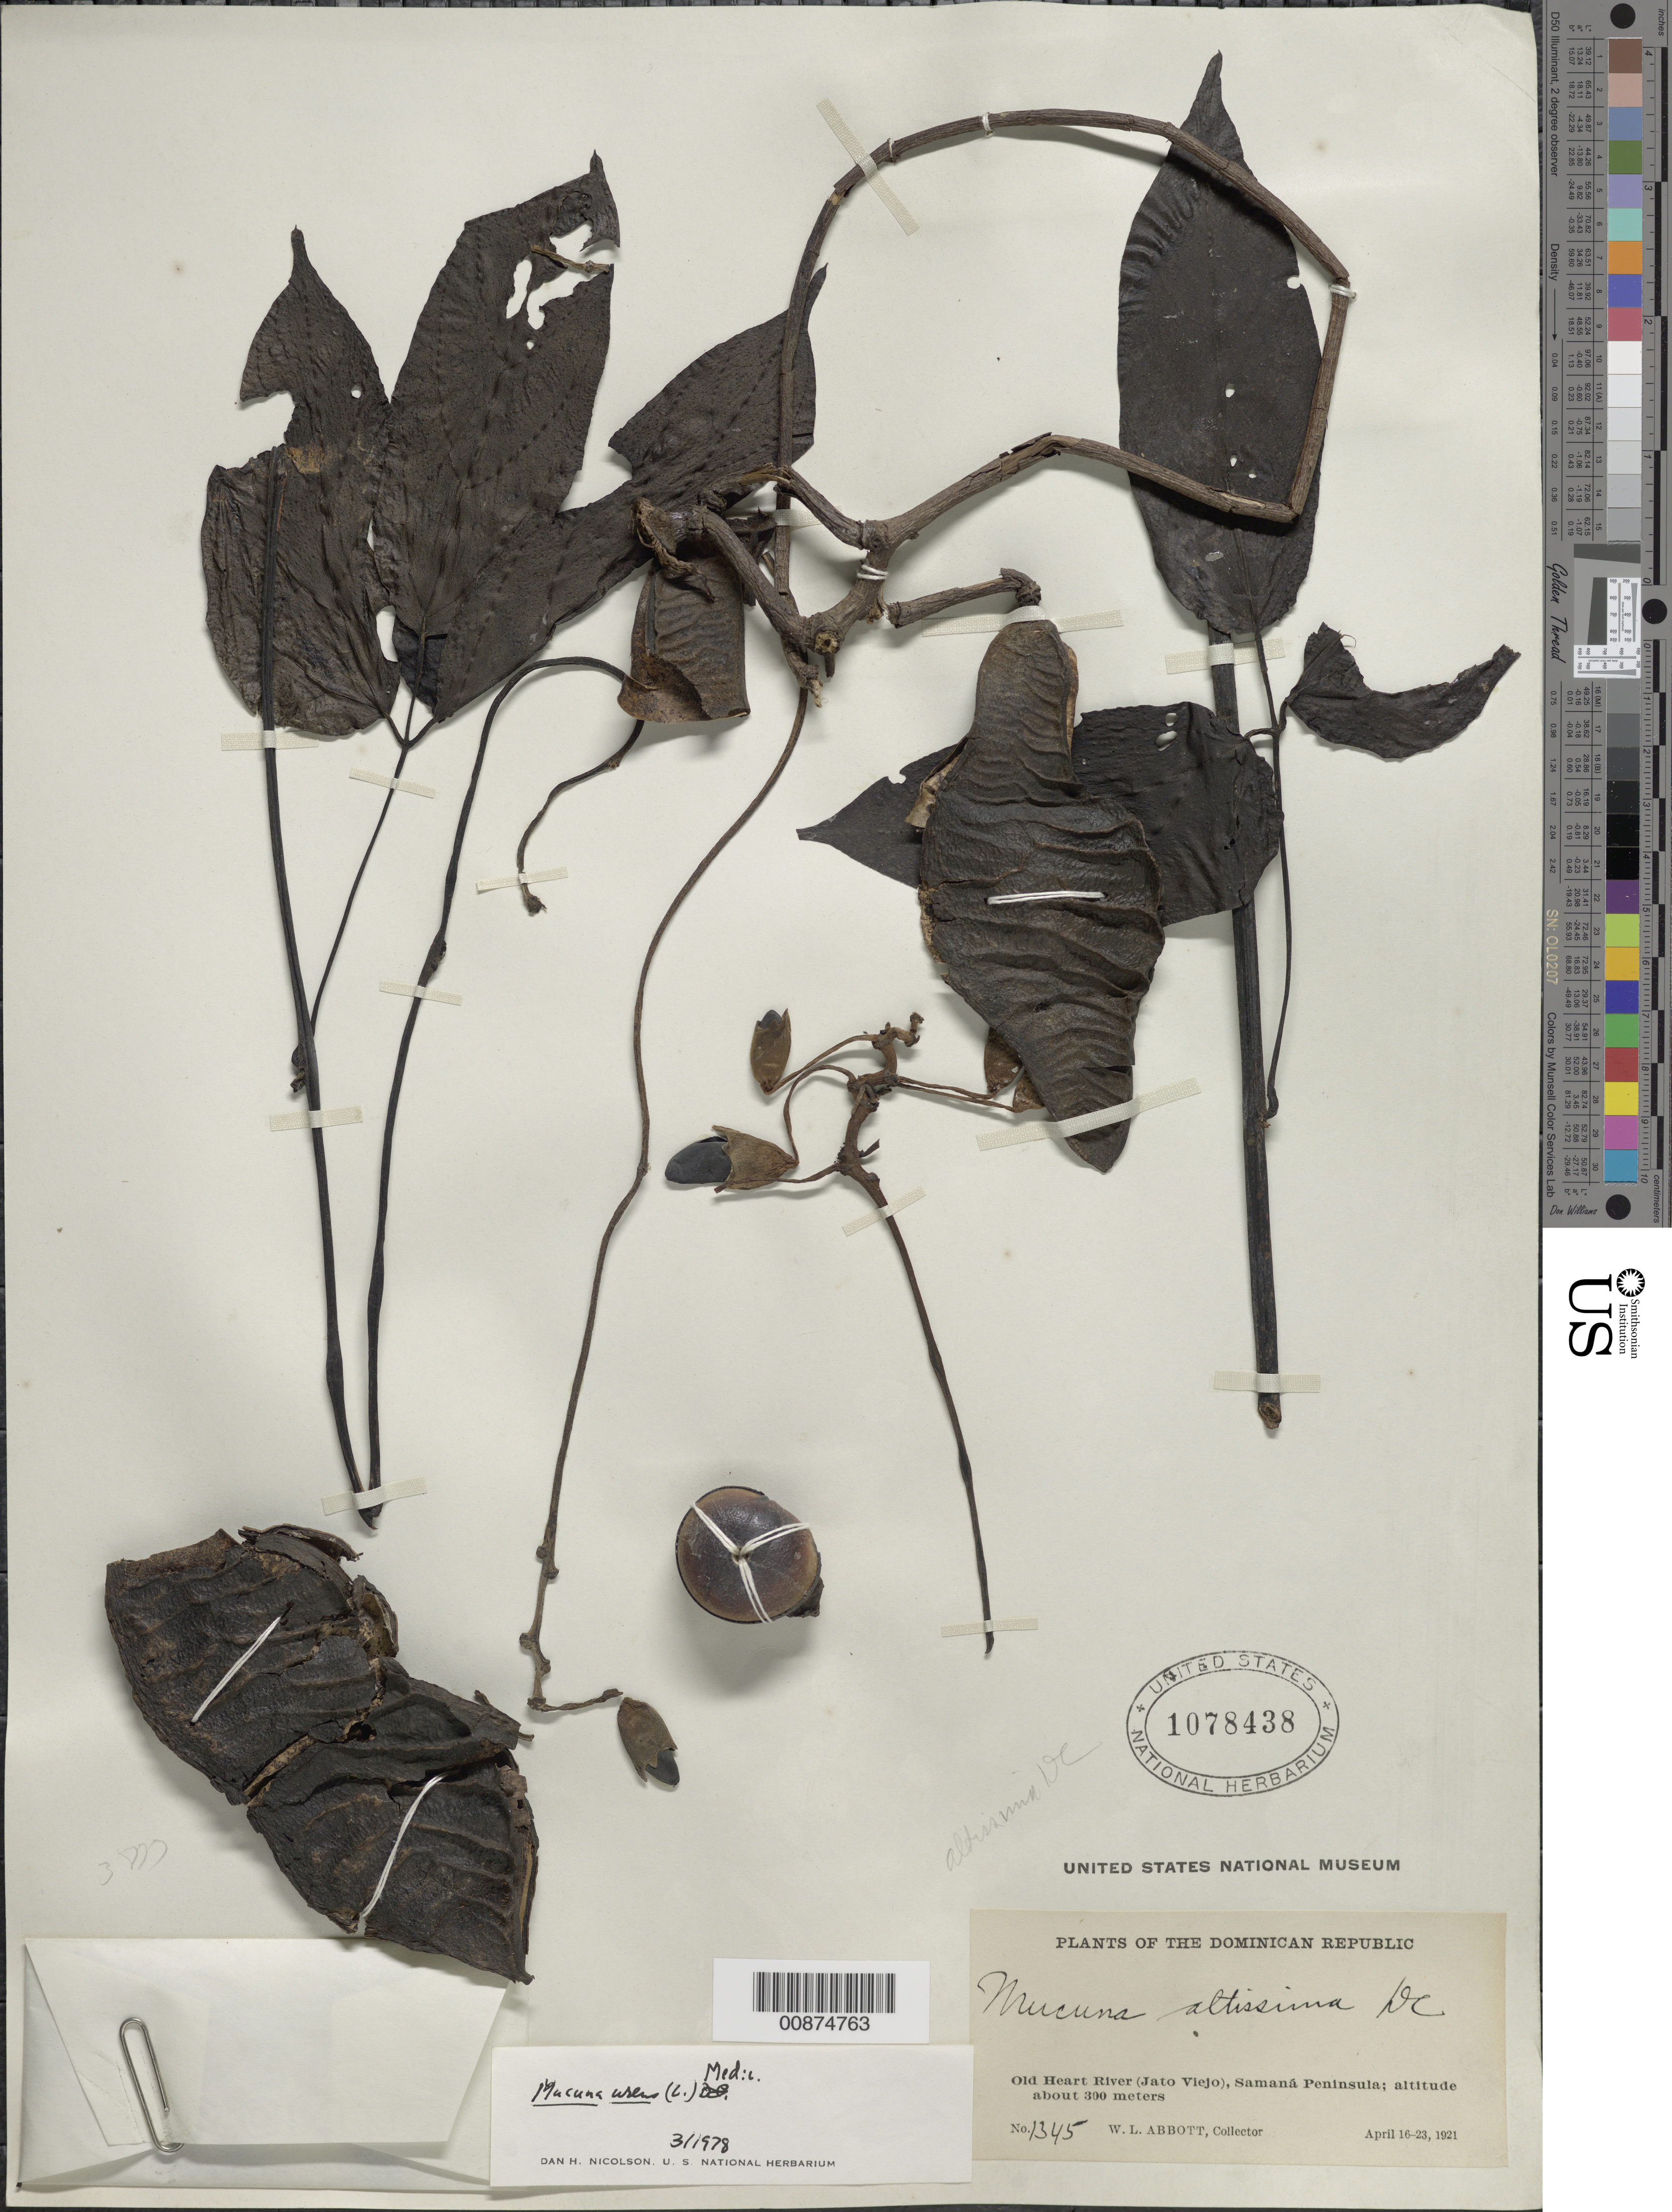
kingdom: Plantae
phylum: Tracheophyta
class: Magnoliopsida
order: Fabales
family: Fabaceae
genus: Mucuna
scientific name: Mucuna urens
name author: (L.) Medik.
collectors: W. L. Abbott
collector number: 1345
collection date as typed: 16 Apr 1921 to 23 Apr 1921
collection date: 1921-04-16/1921-04-23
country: Dominican Republic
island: Hispaniola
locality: Old Heart River (Jato Viejo), Samaná Peninsula.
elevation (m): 300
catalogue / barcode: US 1078438